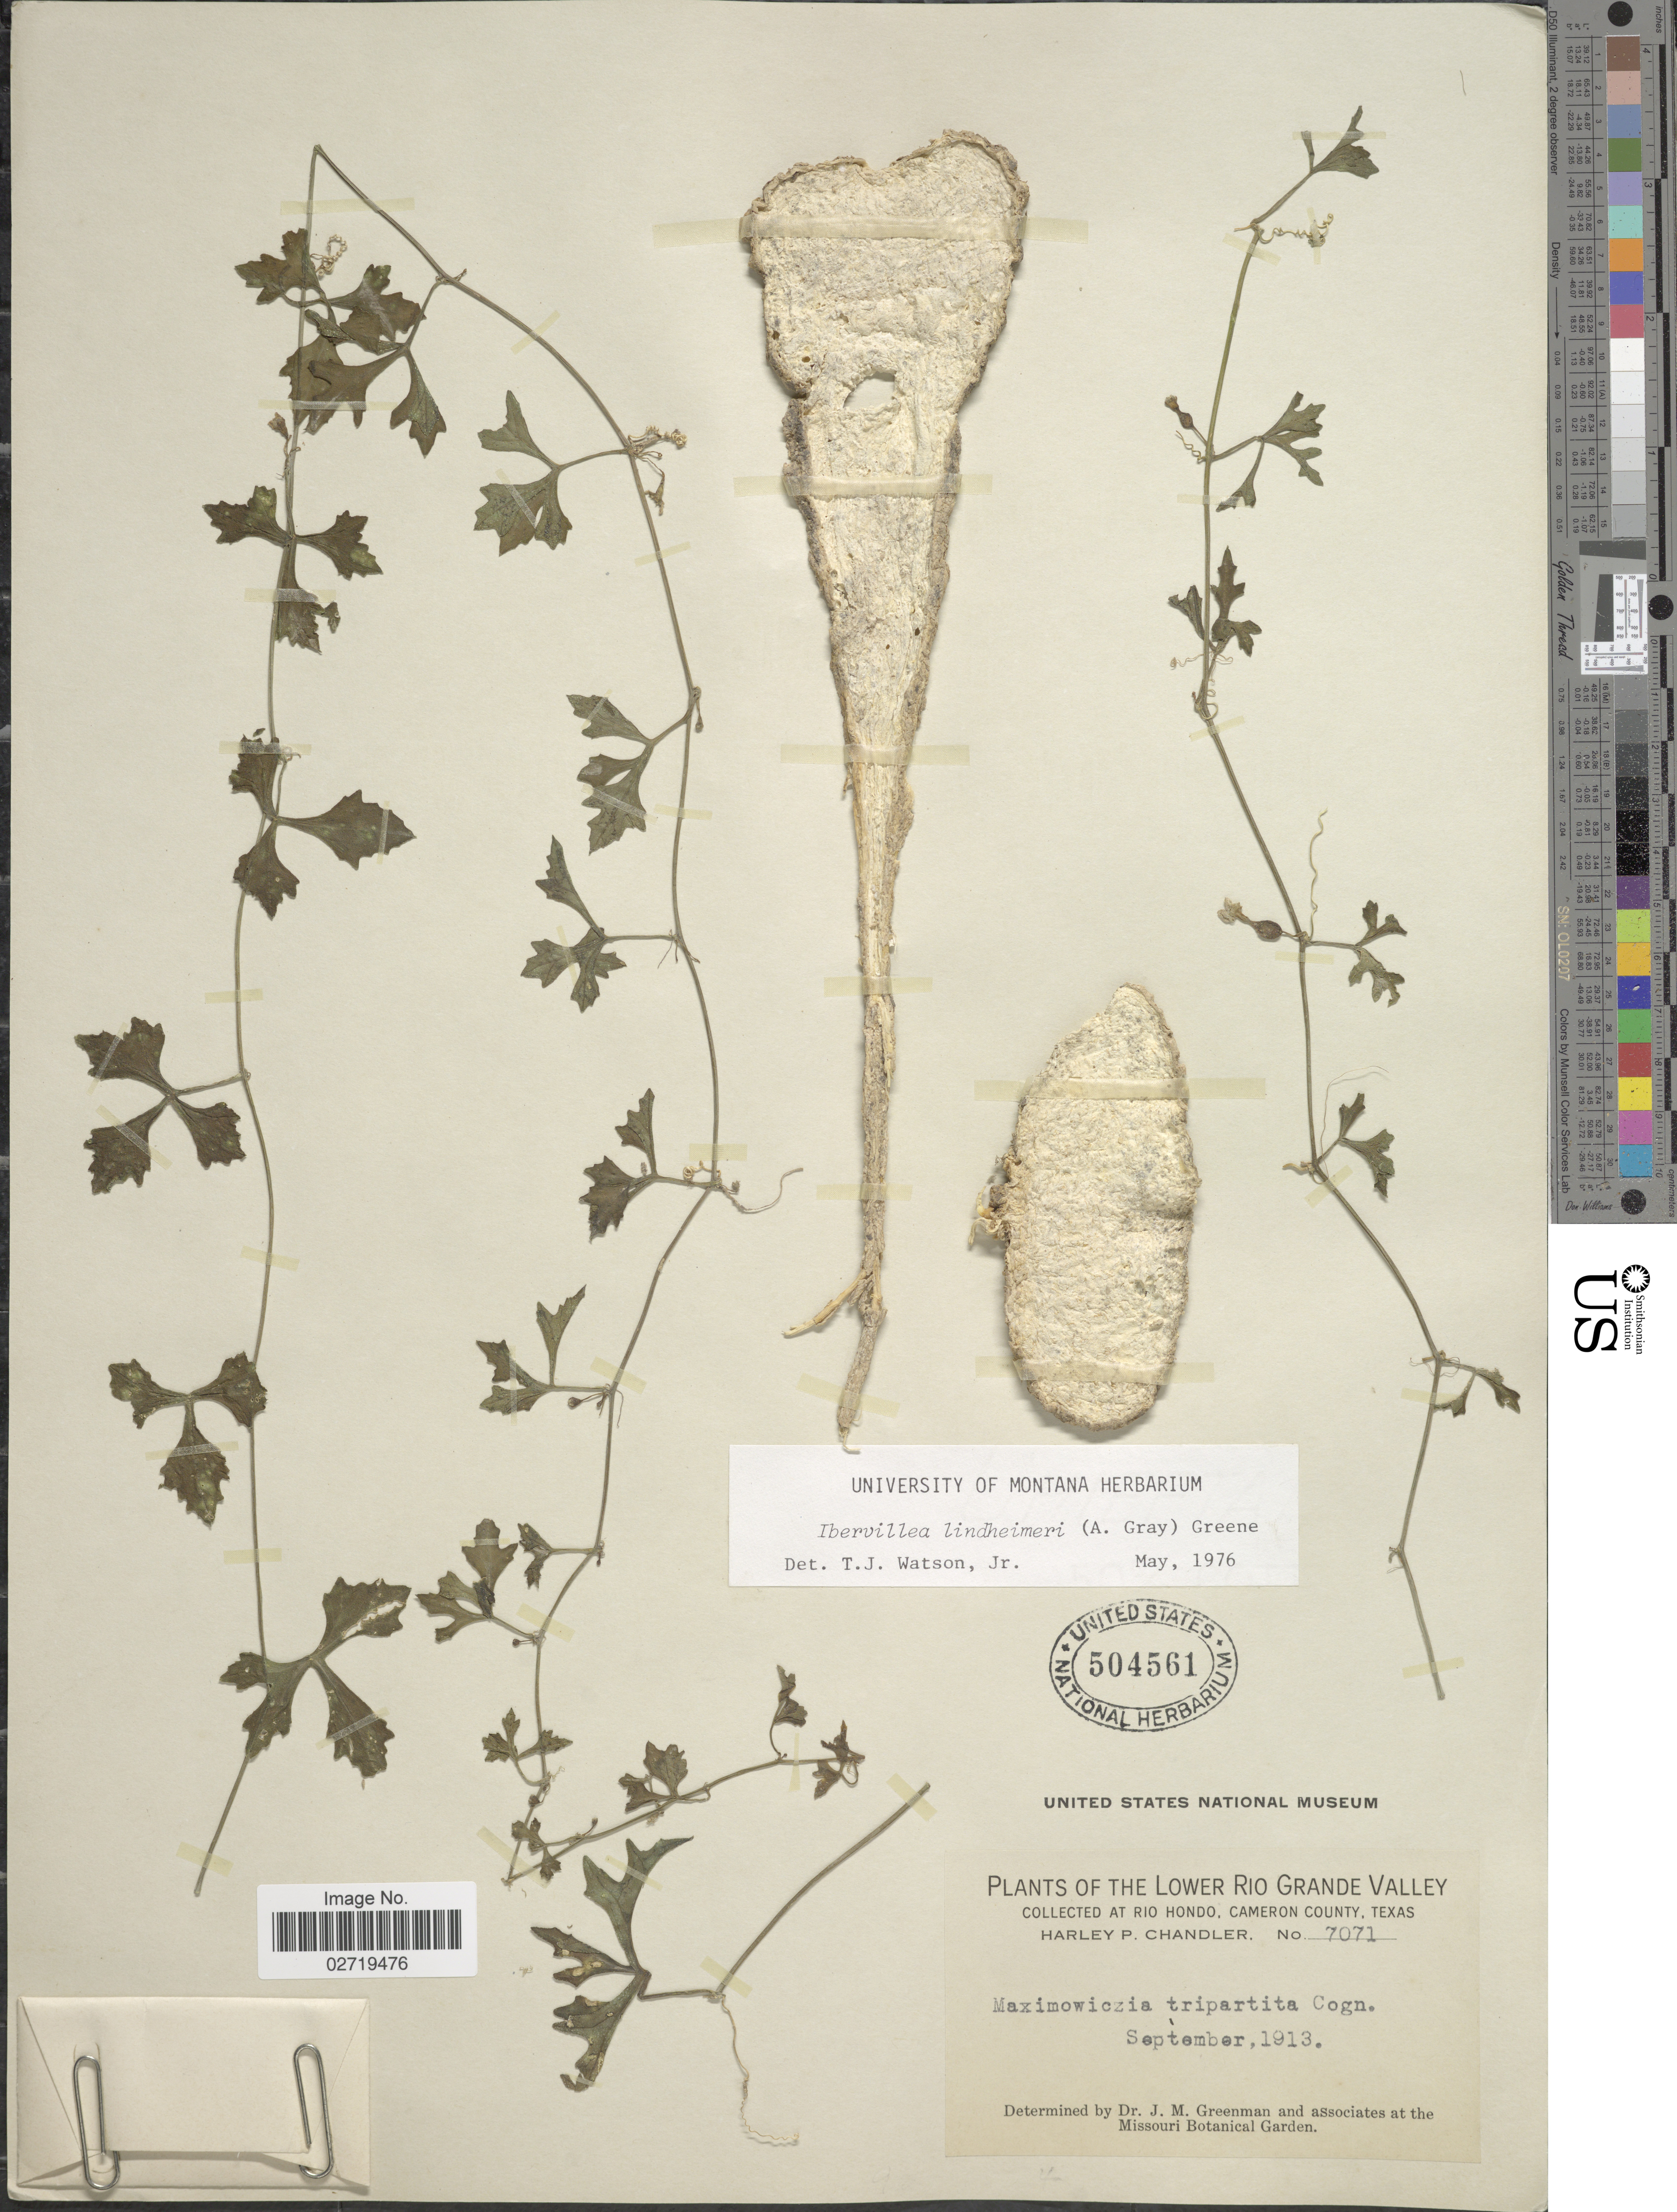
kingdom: Plantae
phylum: Tracheophyta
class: Magnoliopsida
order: Cucurbitales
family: Cucurbitaceae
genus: Ibervillea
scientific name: Ibervillea lindheimeri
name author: (A. Gray) Greene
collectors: H. Chandler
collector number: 7071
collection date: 1913-09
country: United States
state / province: Texas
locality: The Lower Rio Grande Valley, At Rio Hondo, Cameron County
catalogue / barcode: US 504561